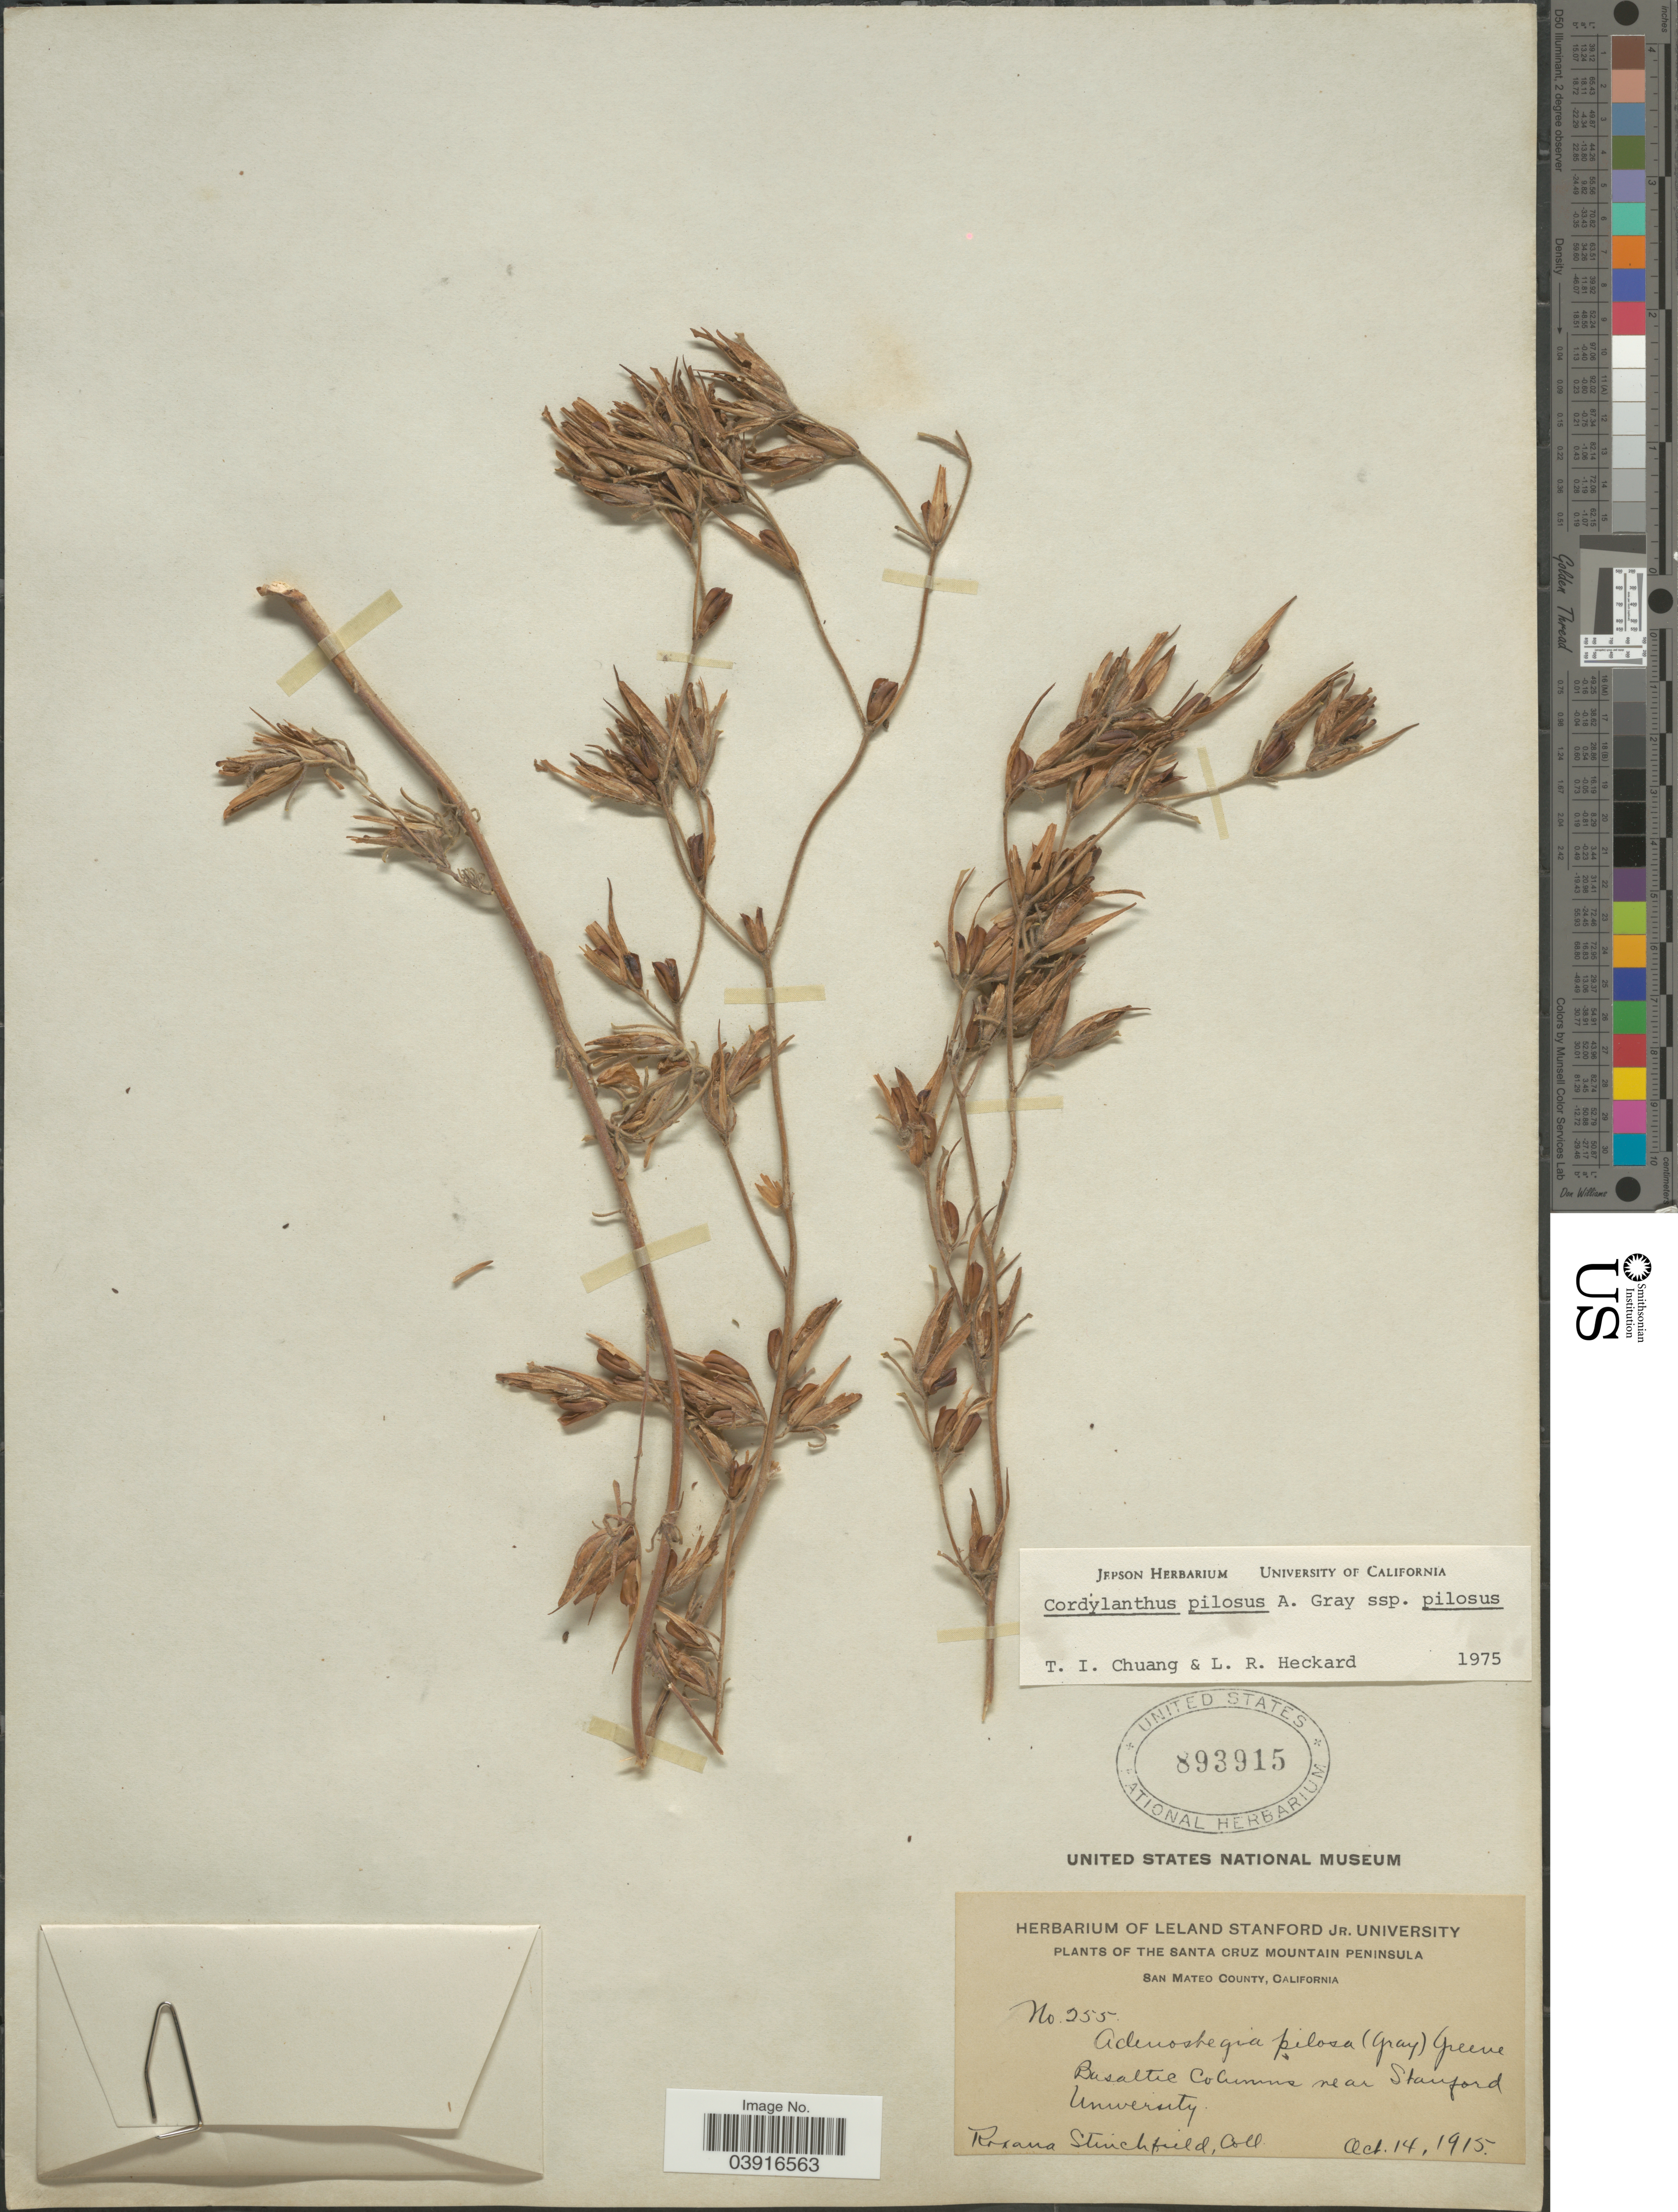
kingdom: Plantae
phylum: Tracheophyta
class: Magnoliopsida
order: Lamiales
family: Orobanchaceae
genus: Cordylanthus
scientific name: Cordylanthus pilosus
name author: A. Gray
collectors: R. S. Ferris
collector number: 255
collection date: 1915-10-14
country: United States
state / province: California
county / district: San Mateo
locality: The Santa Cruz Mountain Peninsula. San Mateo County. Basaltic Columns near Stanford University.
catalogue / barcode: US 893915